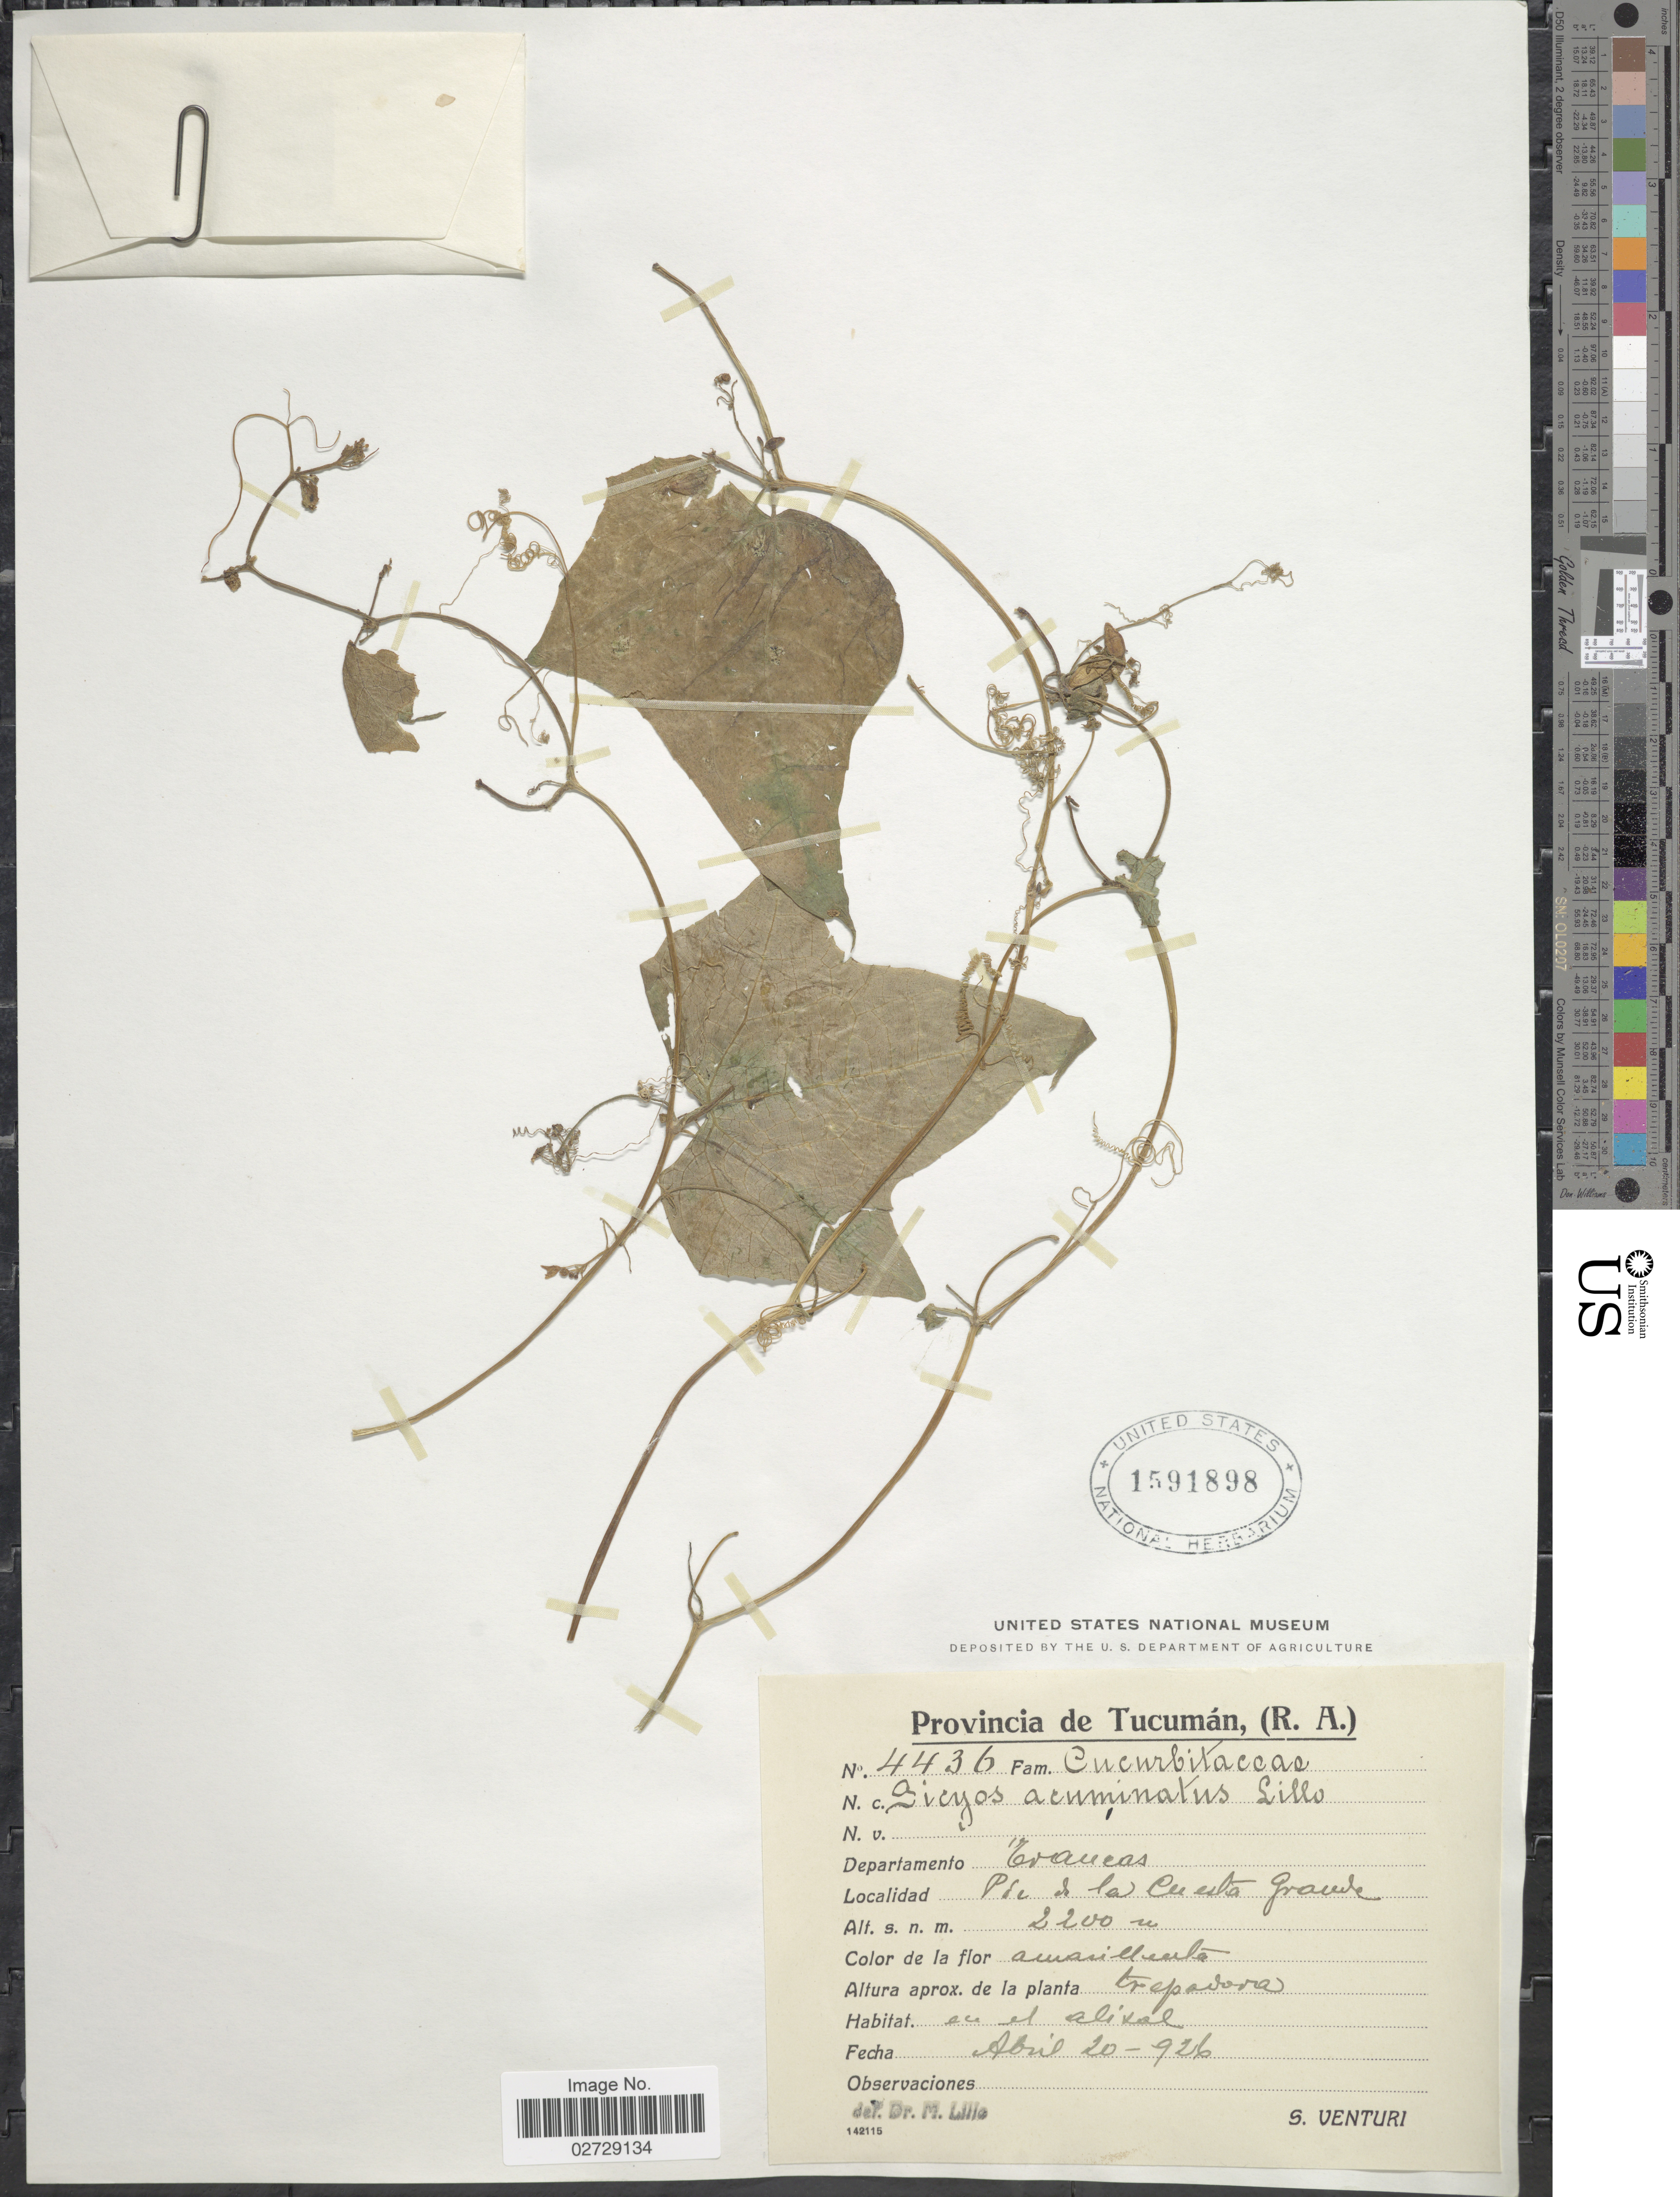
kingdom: Plantae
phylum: Tracheophyta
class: Magnoliopsida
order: Cucurbitales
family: Cucurbitaceae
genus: Sicyos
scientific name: Sicyos odonellii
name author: Mart. Crov.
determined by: Strong, Mark T., (BOT), Smithsonian Institution - National Museum of Natural History (UNITED STATES)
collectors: S. Venturi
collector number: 4436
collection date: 1926-04-20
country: Argentina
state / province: Tucuman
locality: Provincia de Tucuman, (R.A.), Departamento Trancas, Pde. de la Cuesta Grande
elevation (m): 2200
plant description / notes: Cited by Martínez Crovetto, Lillo 27: 306. 1955.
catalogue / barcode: US 1591898